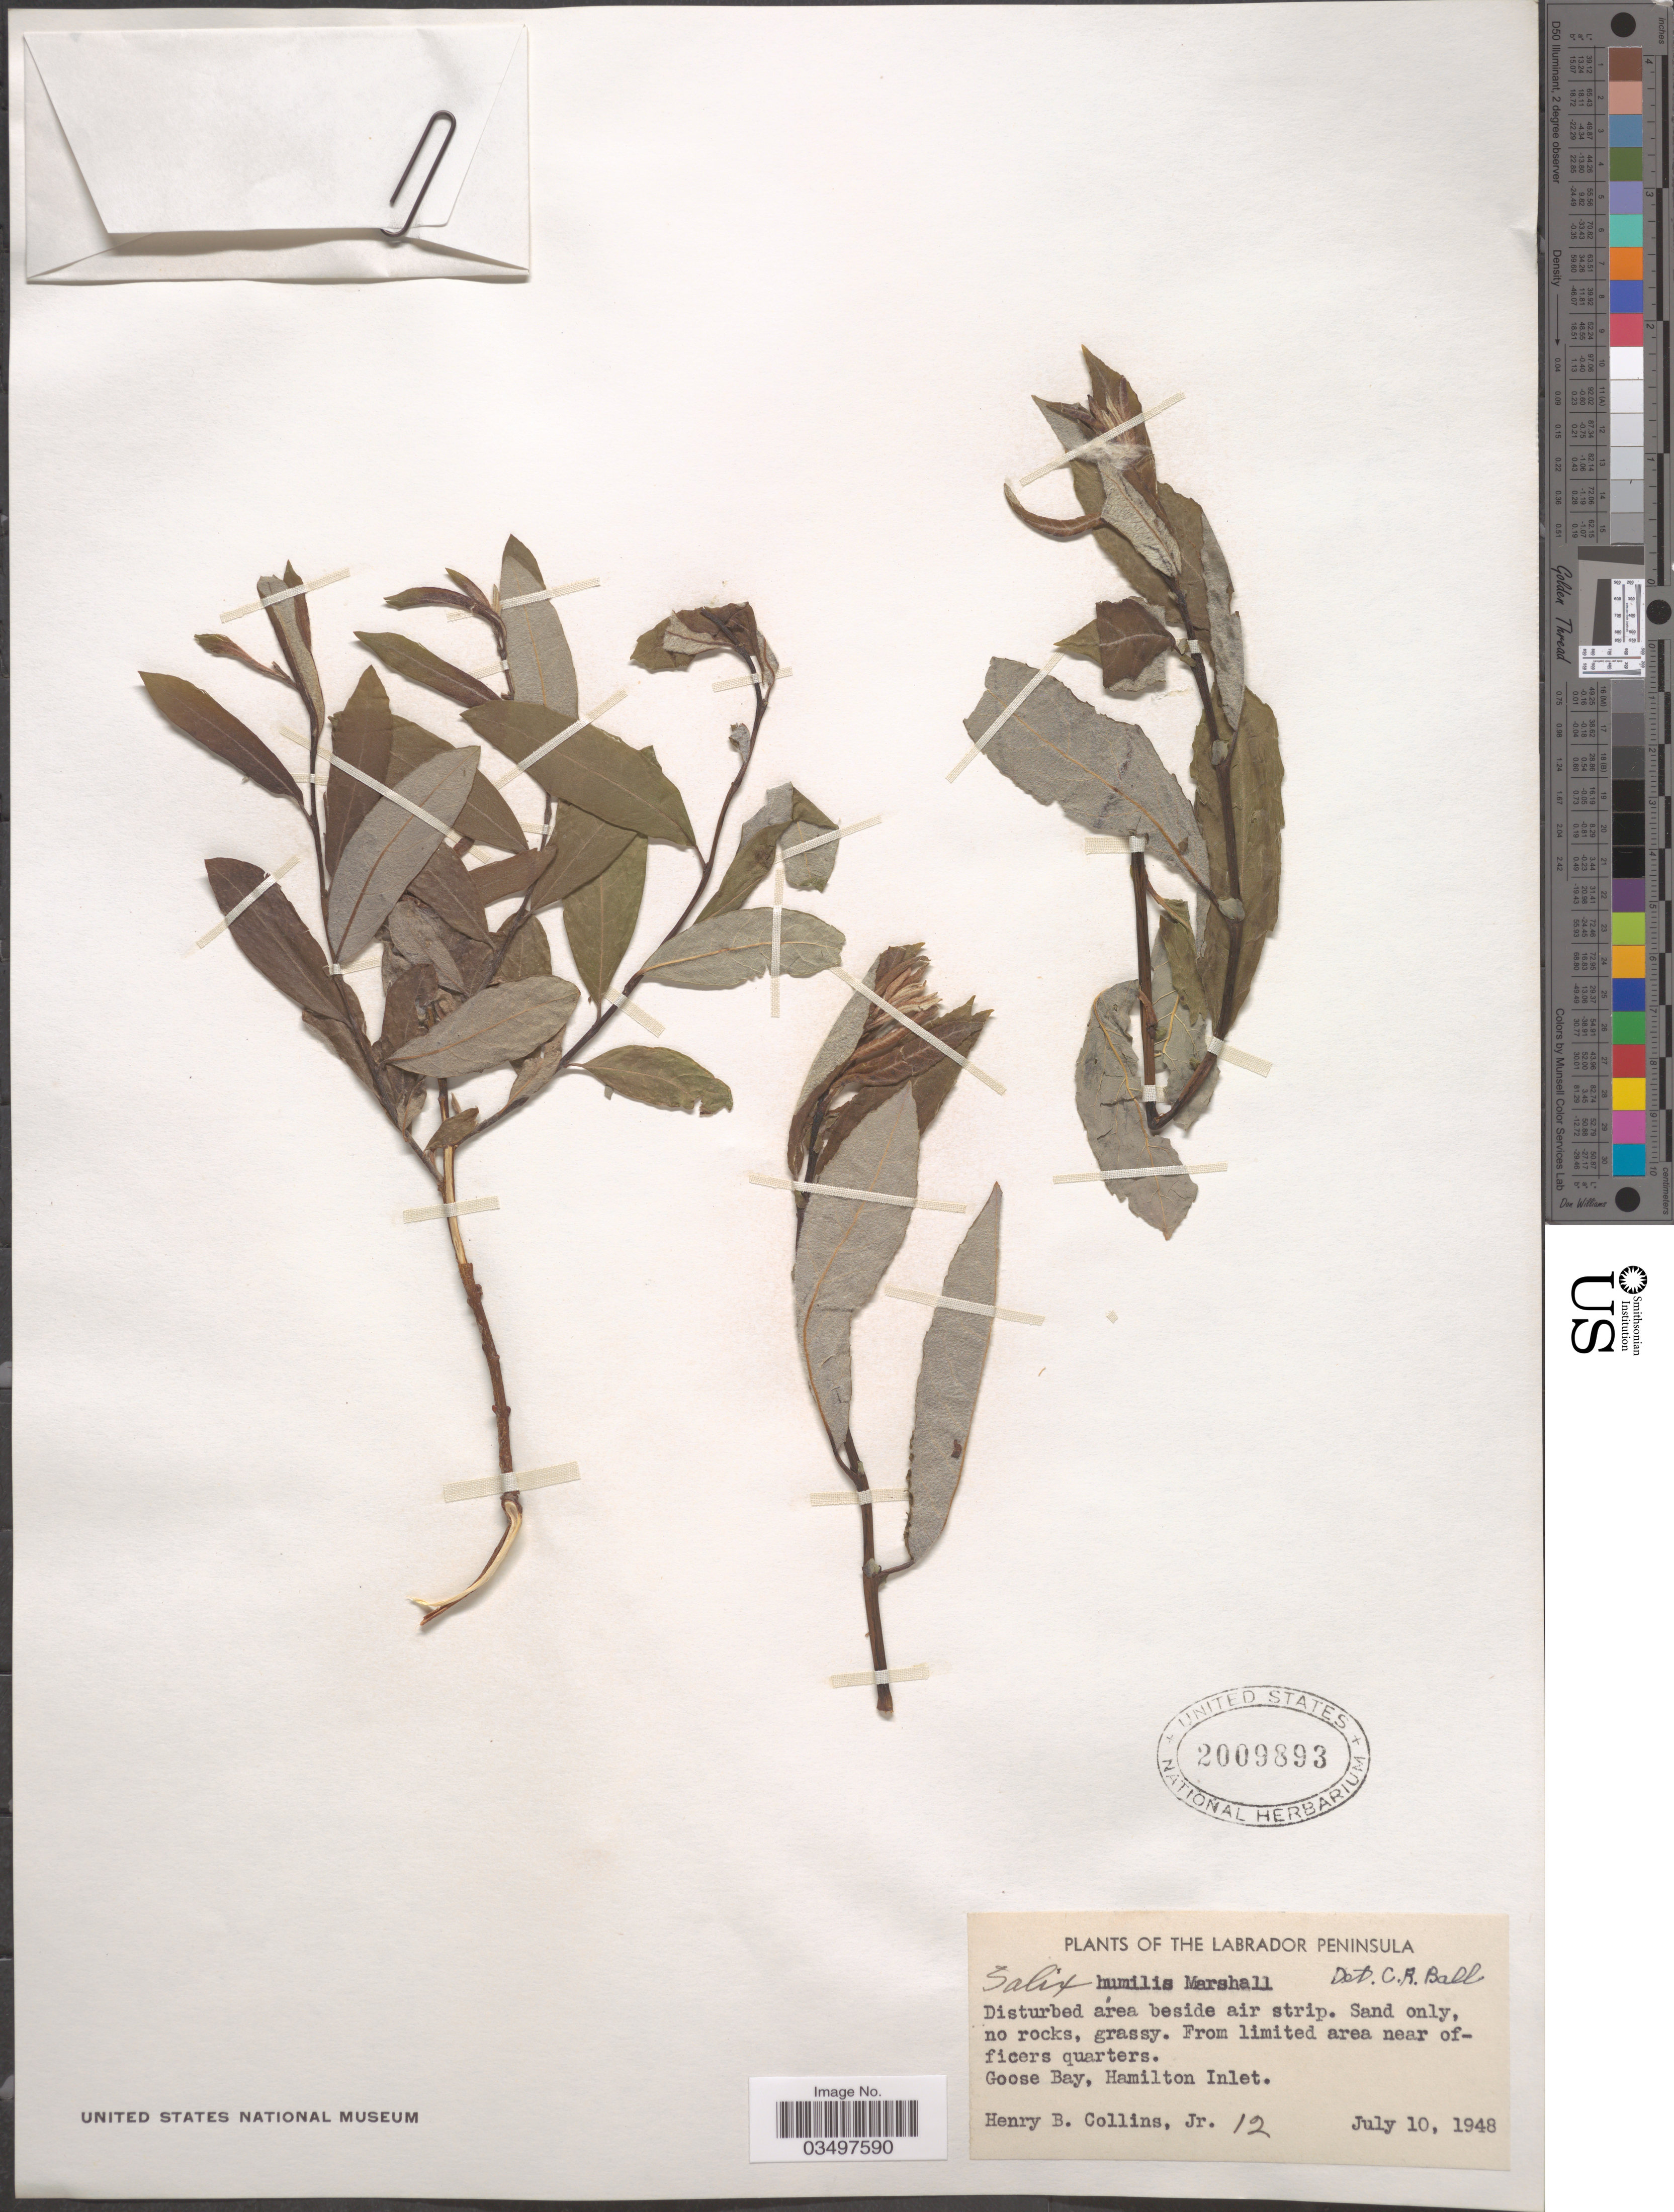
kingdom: Plantae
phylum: Tracheophyta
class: Magnoliopsida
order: Malpighiales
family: Salicaceae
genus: Salix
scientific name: Salix humilis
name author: Marshall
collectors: H. Collins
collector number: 12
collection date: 1948-07-10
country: Canada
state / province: Newfoundland and Labrador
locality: The Labrador Peninsula. From limited area near officers quarters. Goose Bay, Hamilton Inlet.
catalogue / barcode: US 2009893